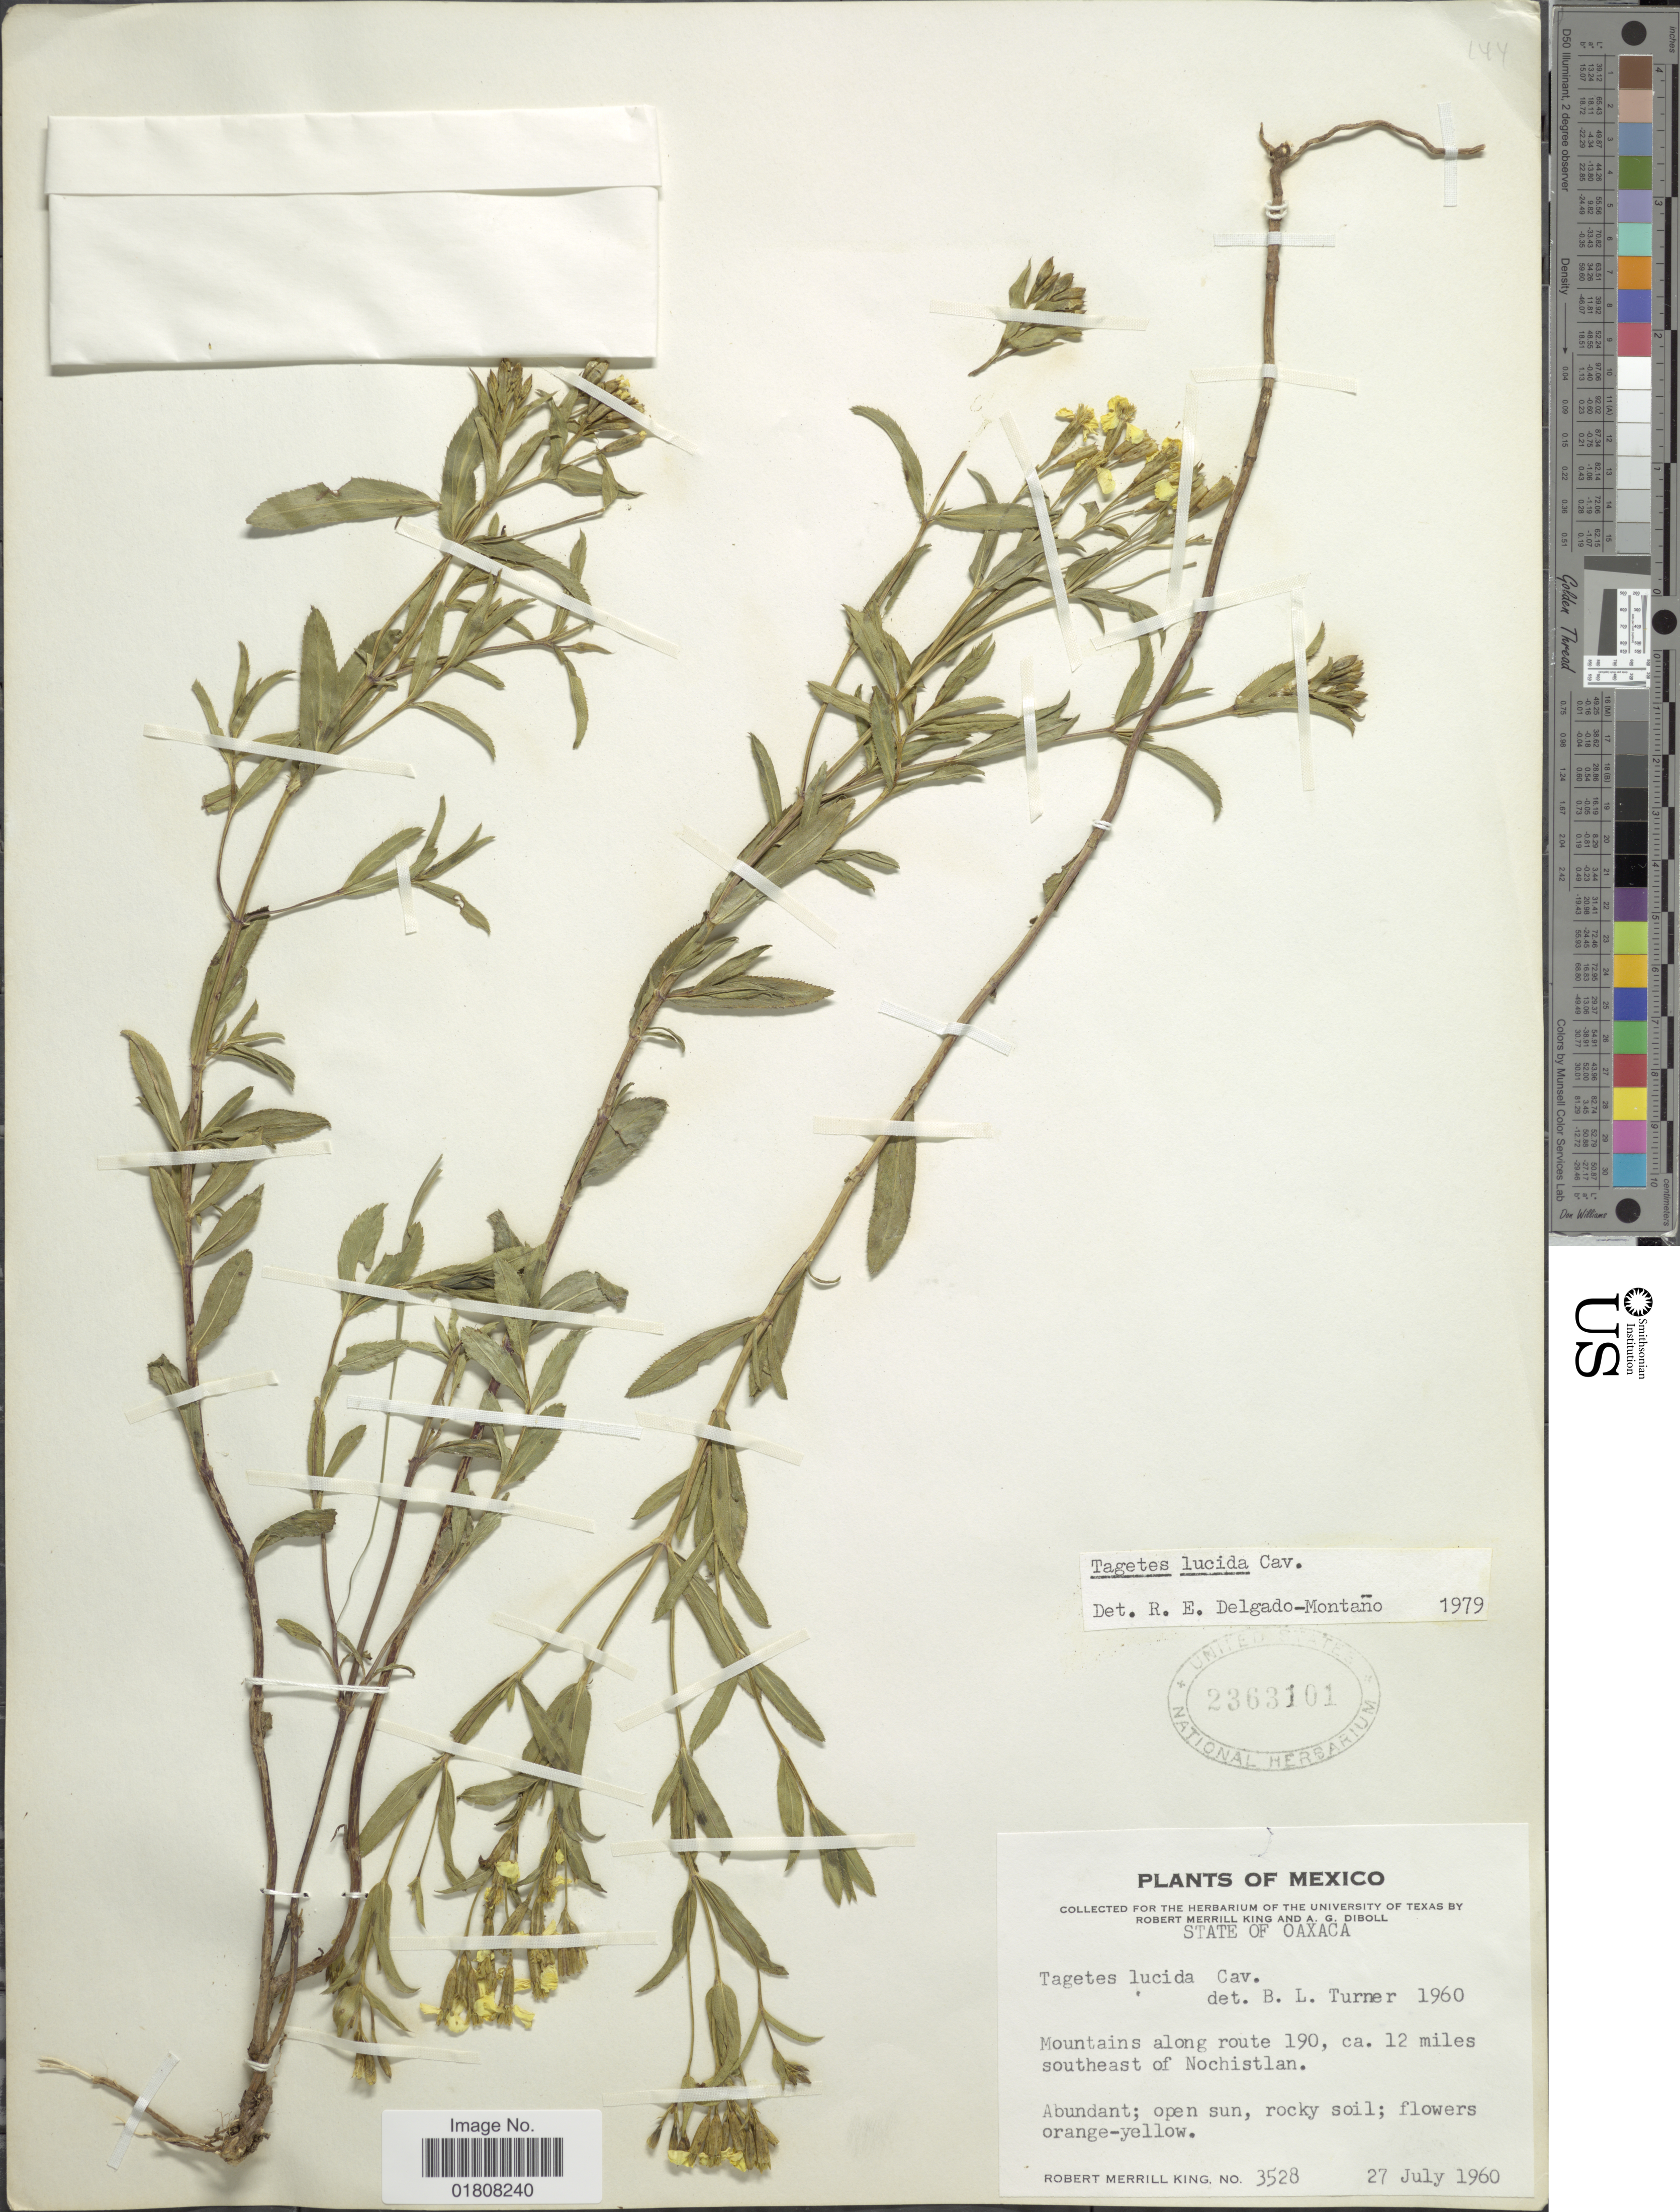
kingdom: Plantae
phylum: Tracheophyta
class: Magnoliopsida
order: Asterales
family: Asteraceae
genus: Tagetes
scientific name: Tagetes lucida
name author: Cav.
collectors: R. M. King & A. Diboll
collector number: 3528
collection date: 1960-07-27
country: Mexico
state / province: Oaxaca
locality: Mountains along route 190, ca 12 miles southeast of Nochistlan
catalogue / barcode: US 2363101